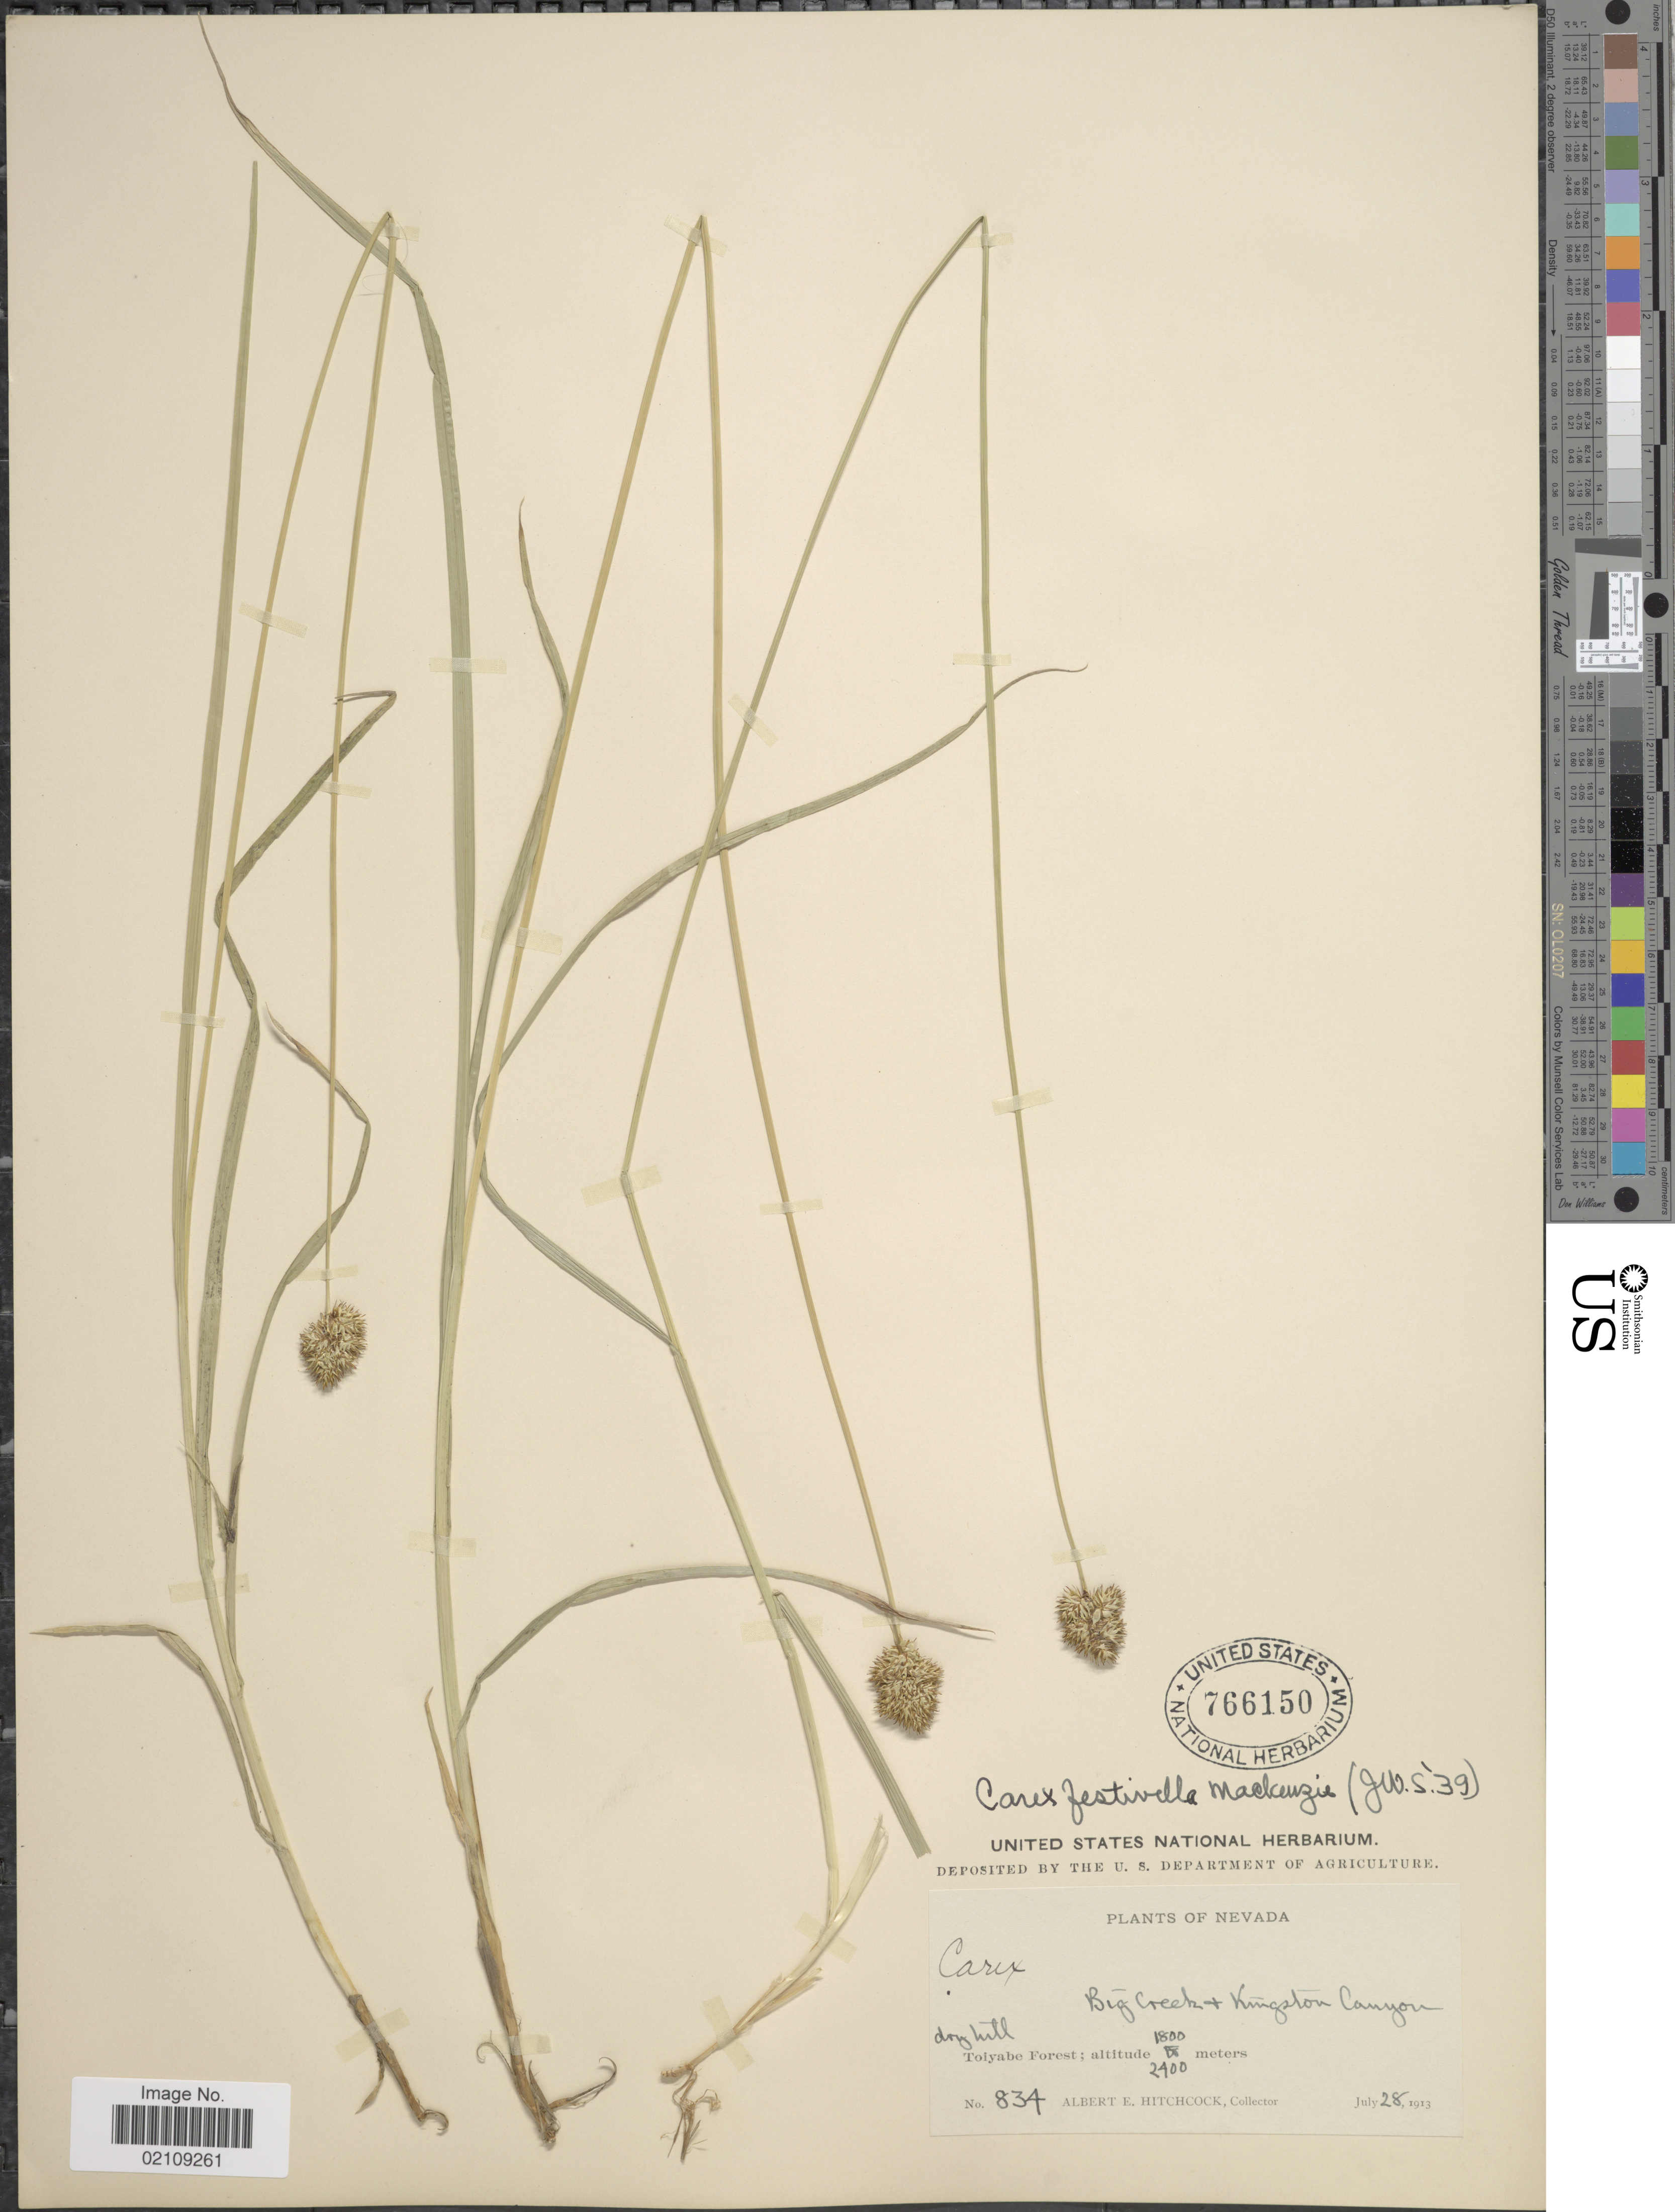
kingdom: Plantae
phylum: Tracheophyta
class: Liliopsida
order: Poales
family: Cyperaceae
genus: Carex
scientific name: Carex microptera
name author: Mack.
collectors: A. Hitchcock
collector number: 834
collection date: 1913-07-28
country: United States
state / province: Nevada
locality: Big Creek + Kingston Canyon, dry hill, Toiyabe Forest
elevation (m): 1800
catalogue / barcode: US 766150